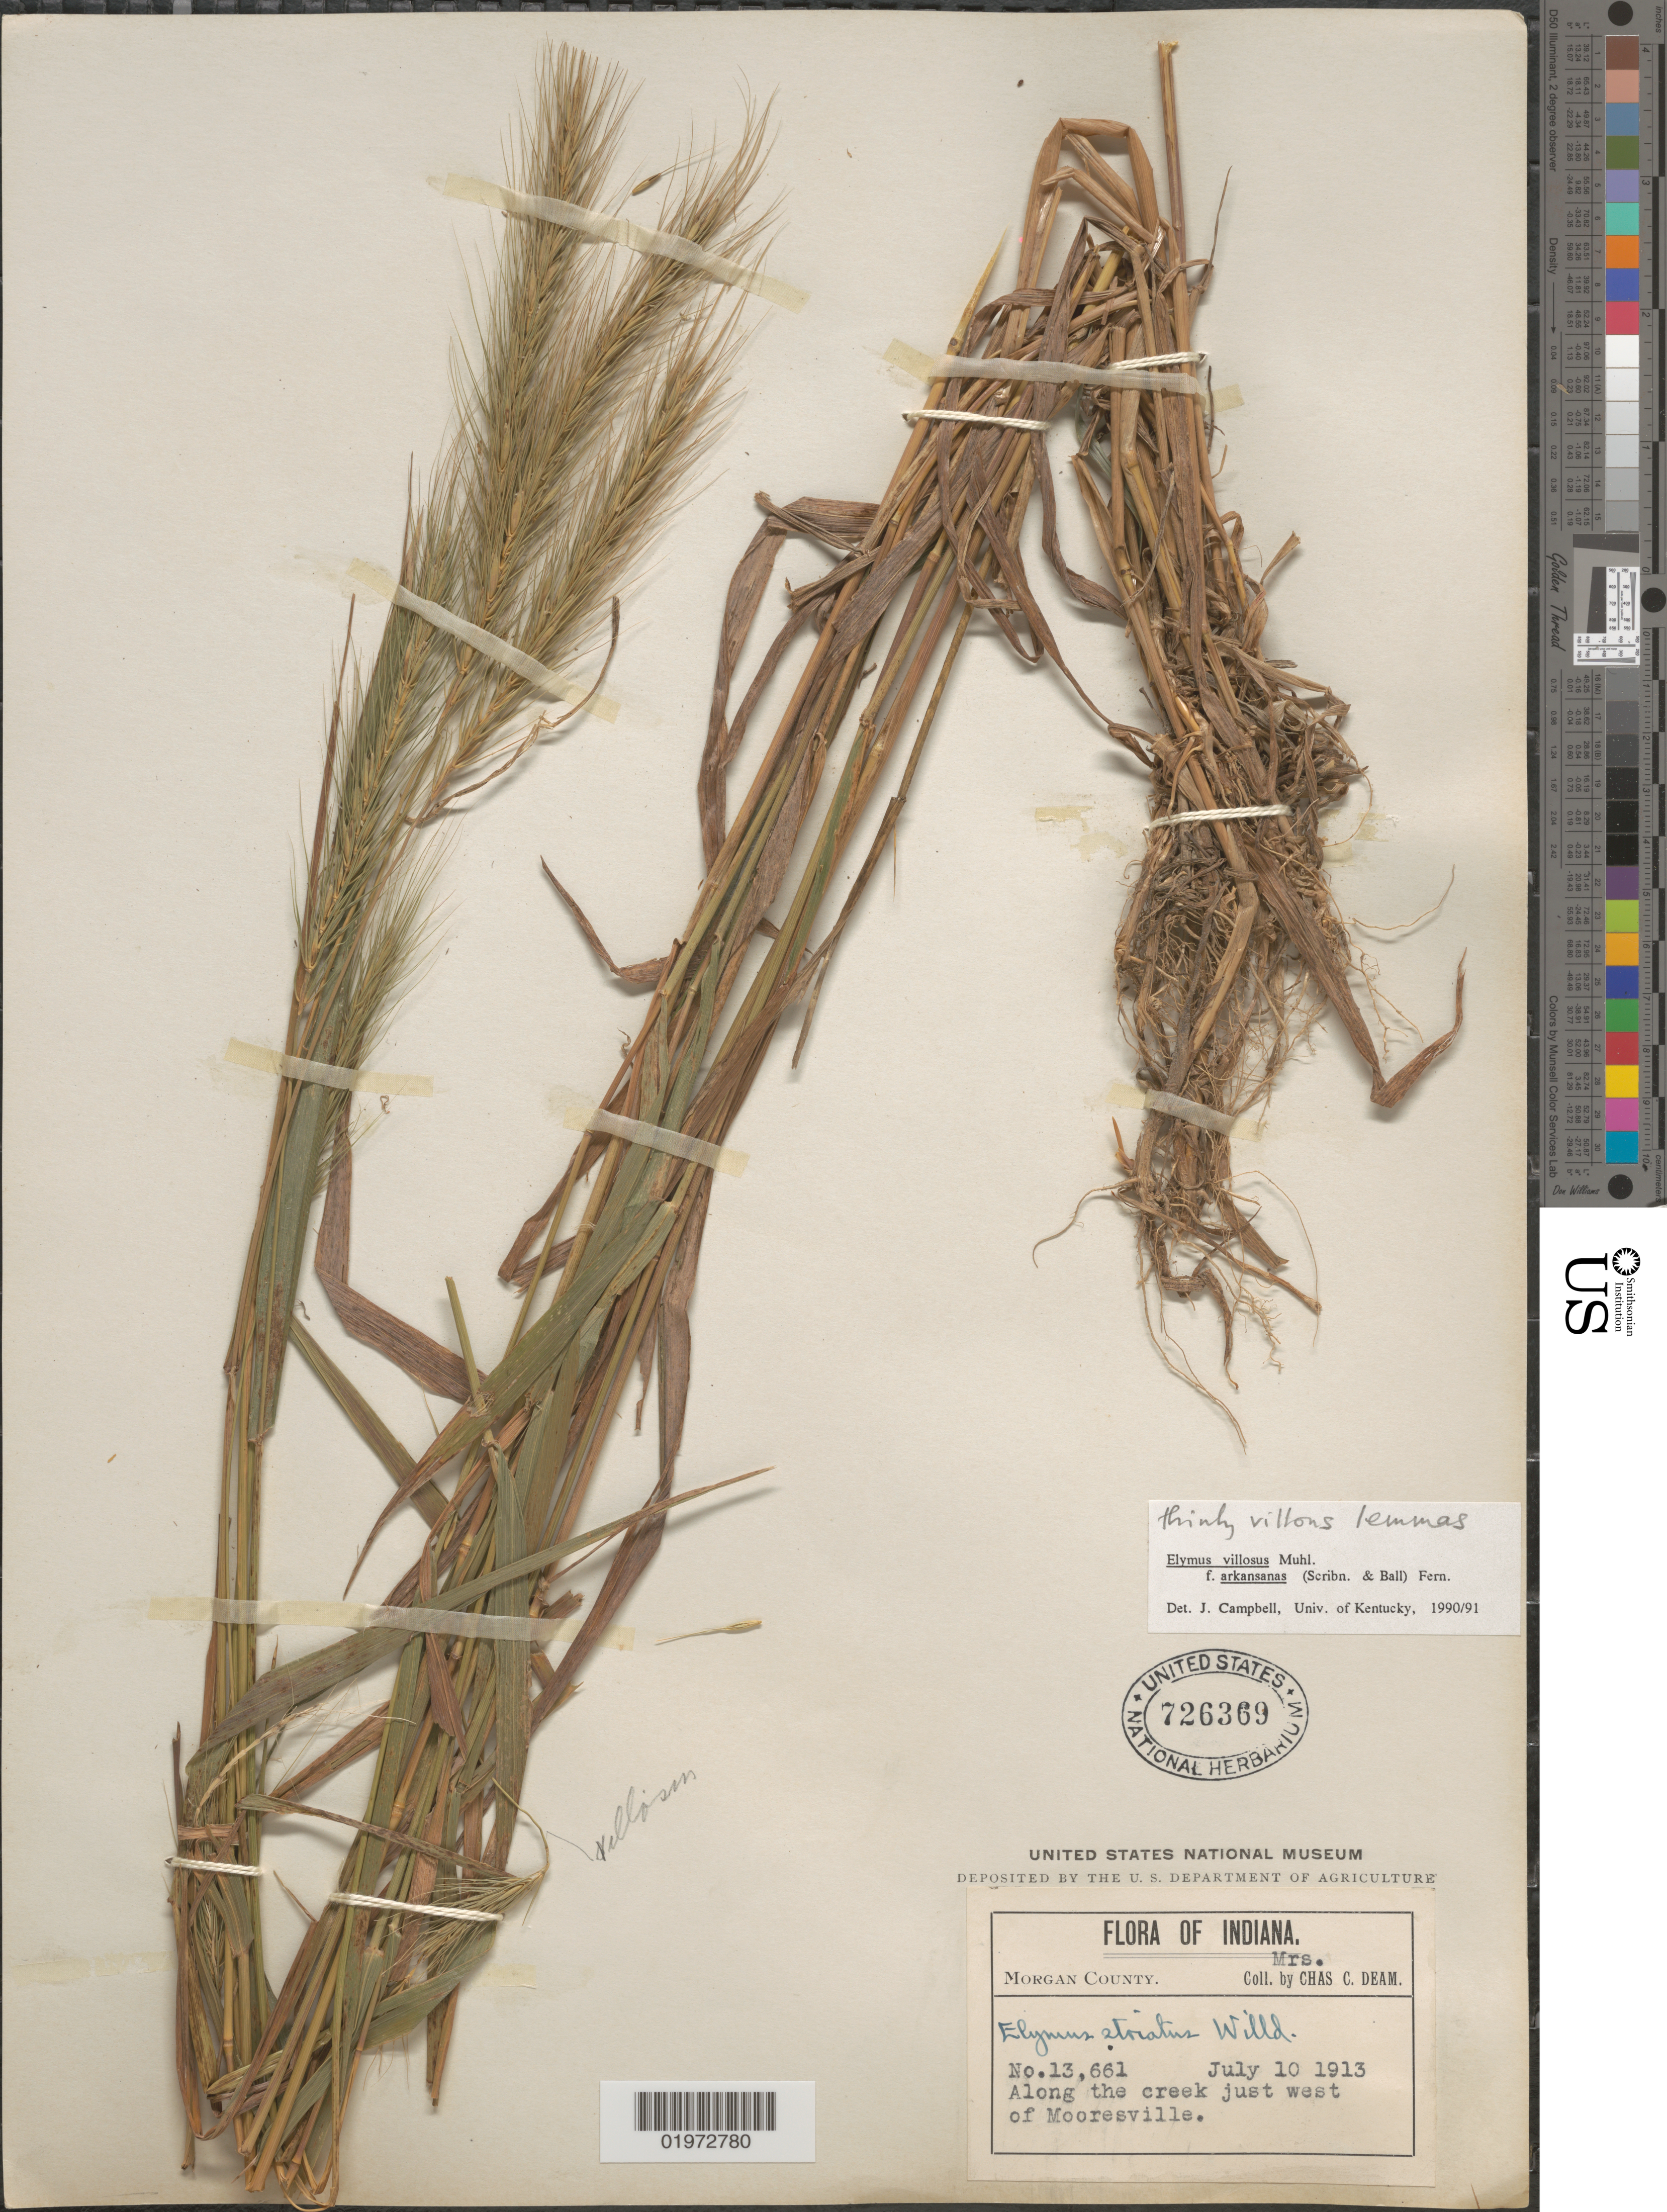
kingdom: Plantae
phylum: Tracheophyta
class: Liliopsida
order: Poales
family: Poaceae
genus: Elymus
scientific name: Elymus villosus var. arkansanus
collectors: C. Deam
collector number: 13661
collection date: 1913-07-10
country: United States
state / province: Indiana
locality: Morgan County. Along the creek just west of Mooresville.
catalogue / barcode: US 726369